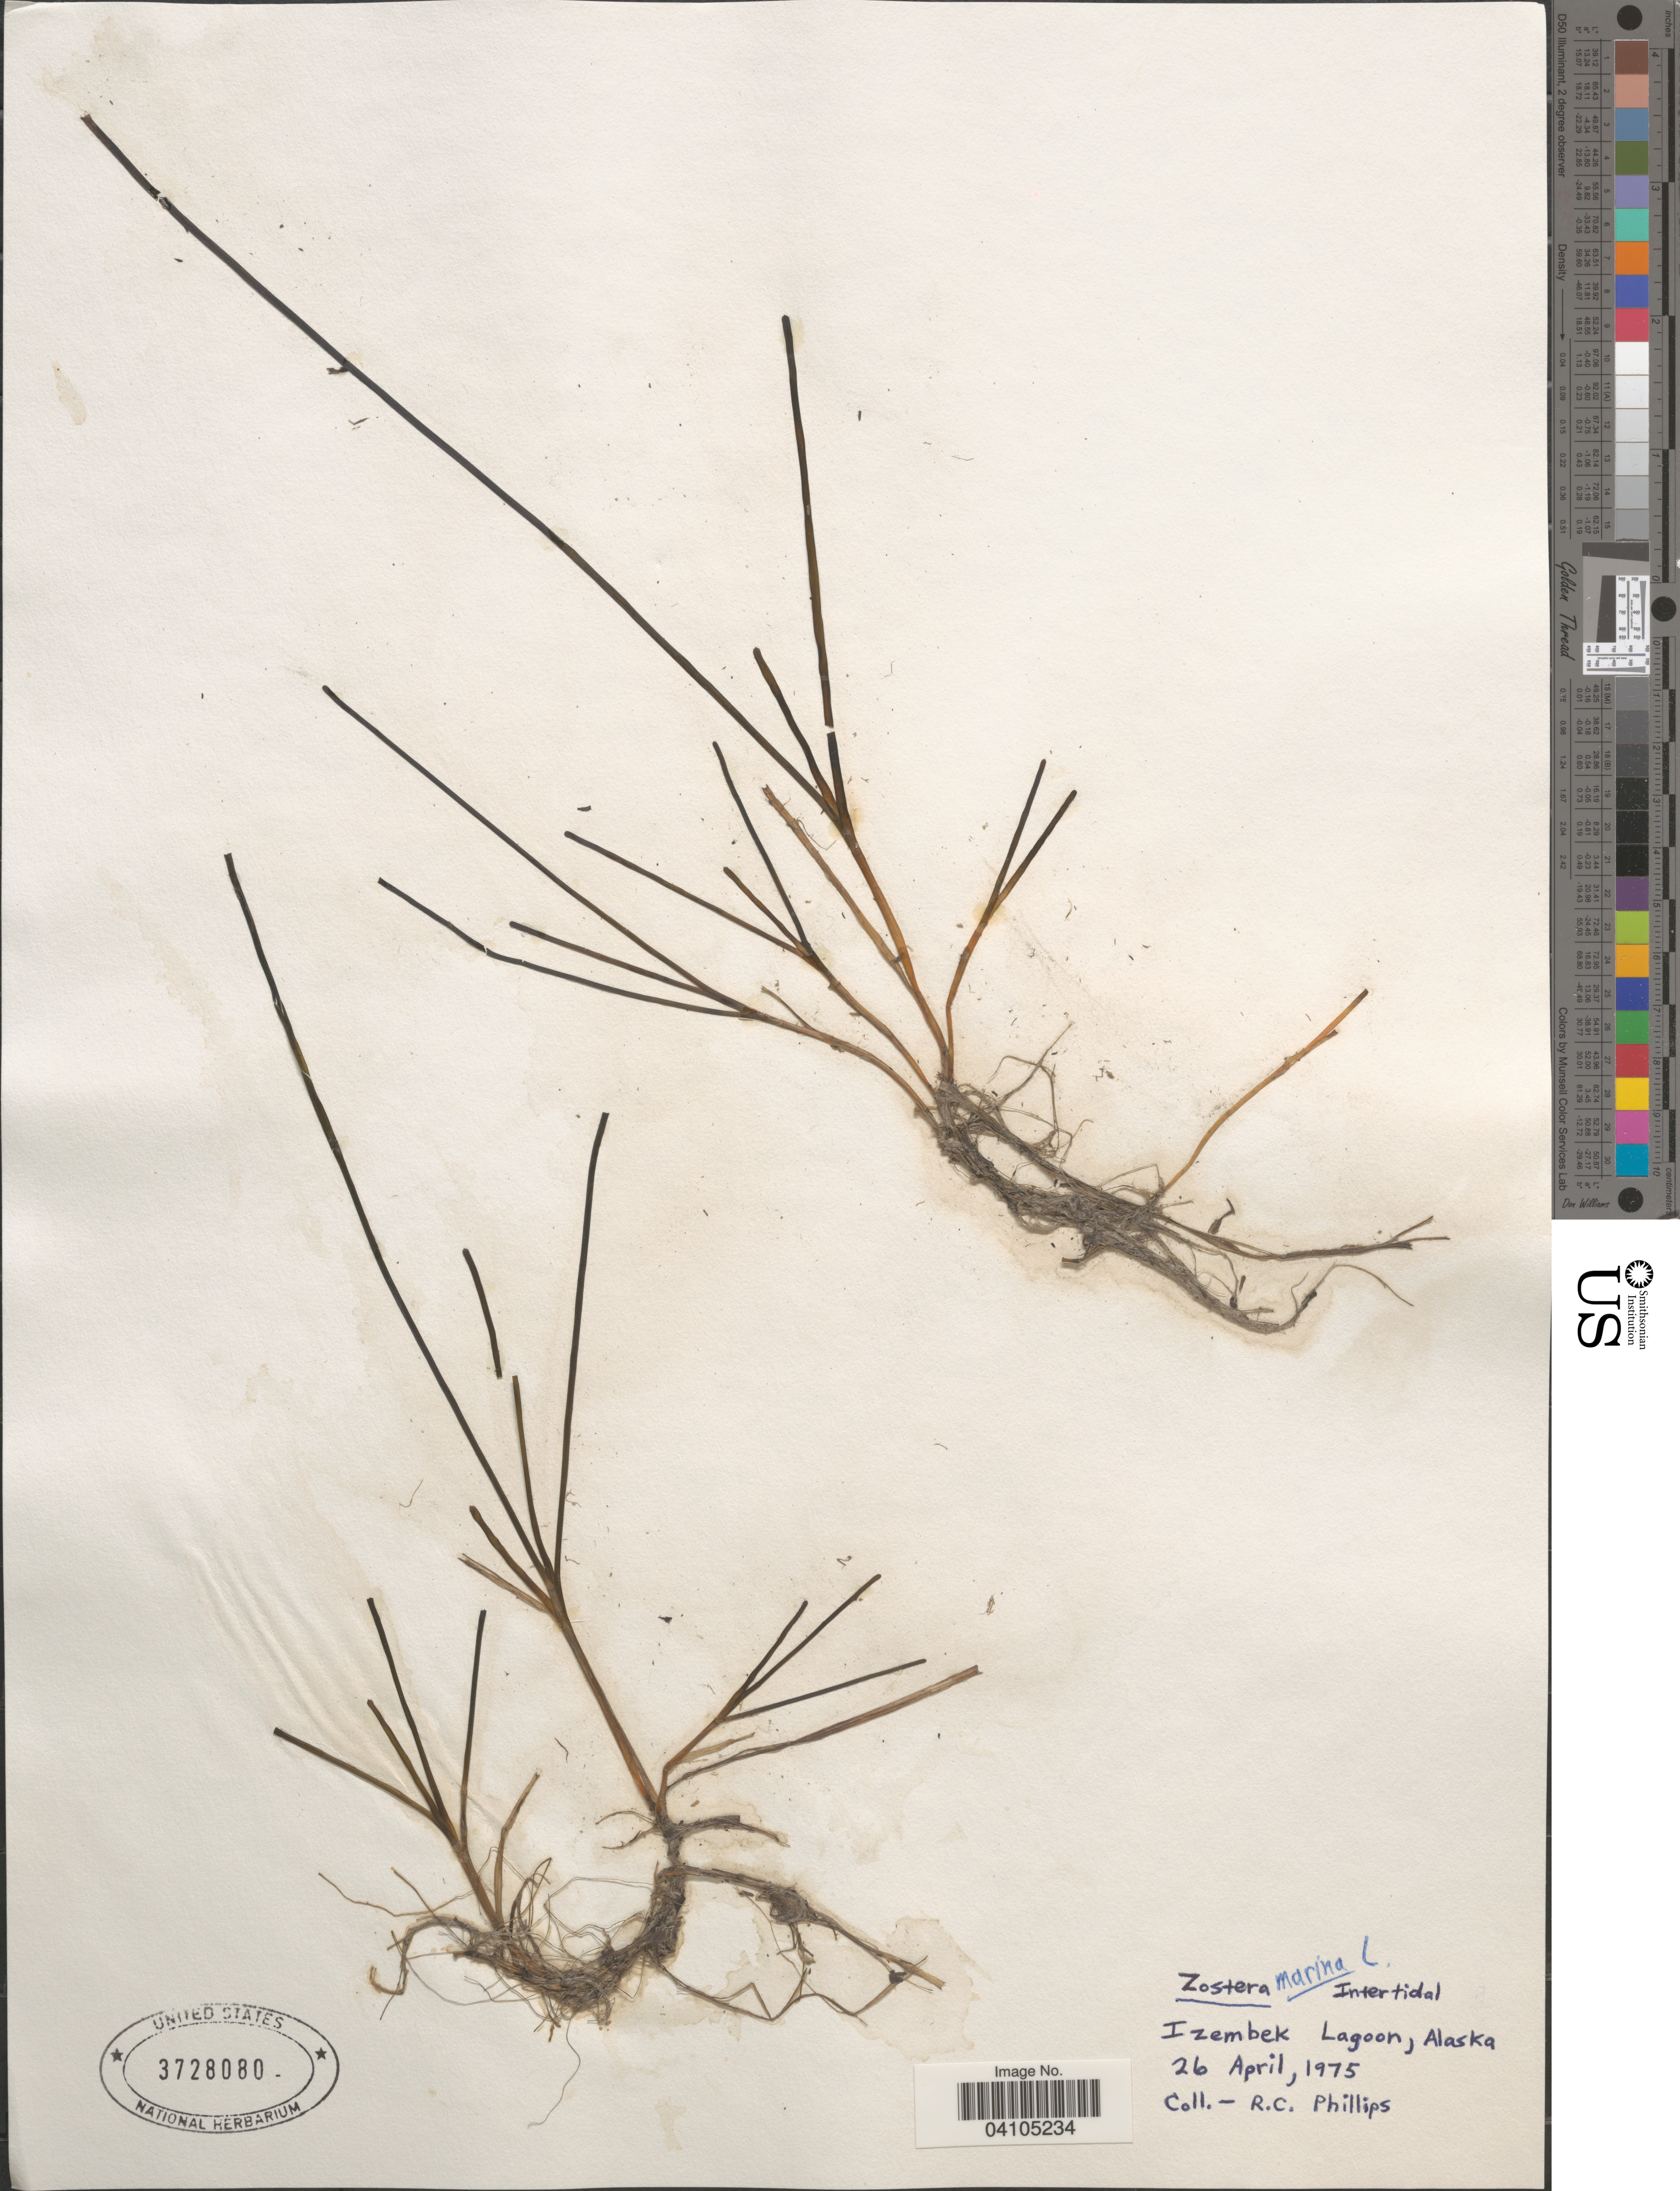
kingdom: Plantae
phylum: Tracheophyta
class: Liliopsida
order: Alismatales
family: Zosteraceae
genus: Zostera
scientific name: Zostera marina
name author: L.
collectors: R. C. Phillips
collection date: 1975-04-26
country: United States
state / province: Alaska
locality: Izembek Lagoon.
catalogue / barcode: US 3728080